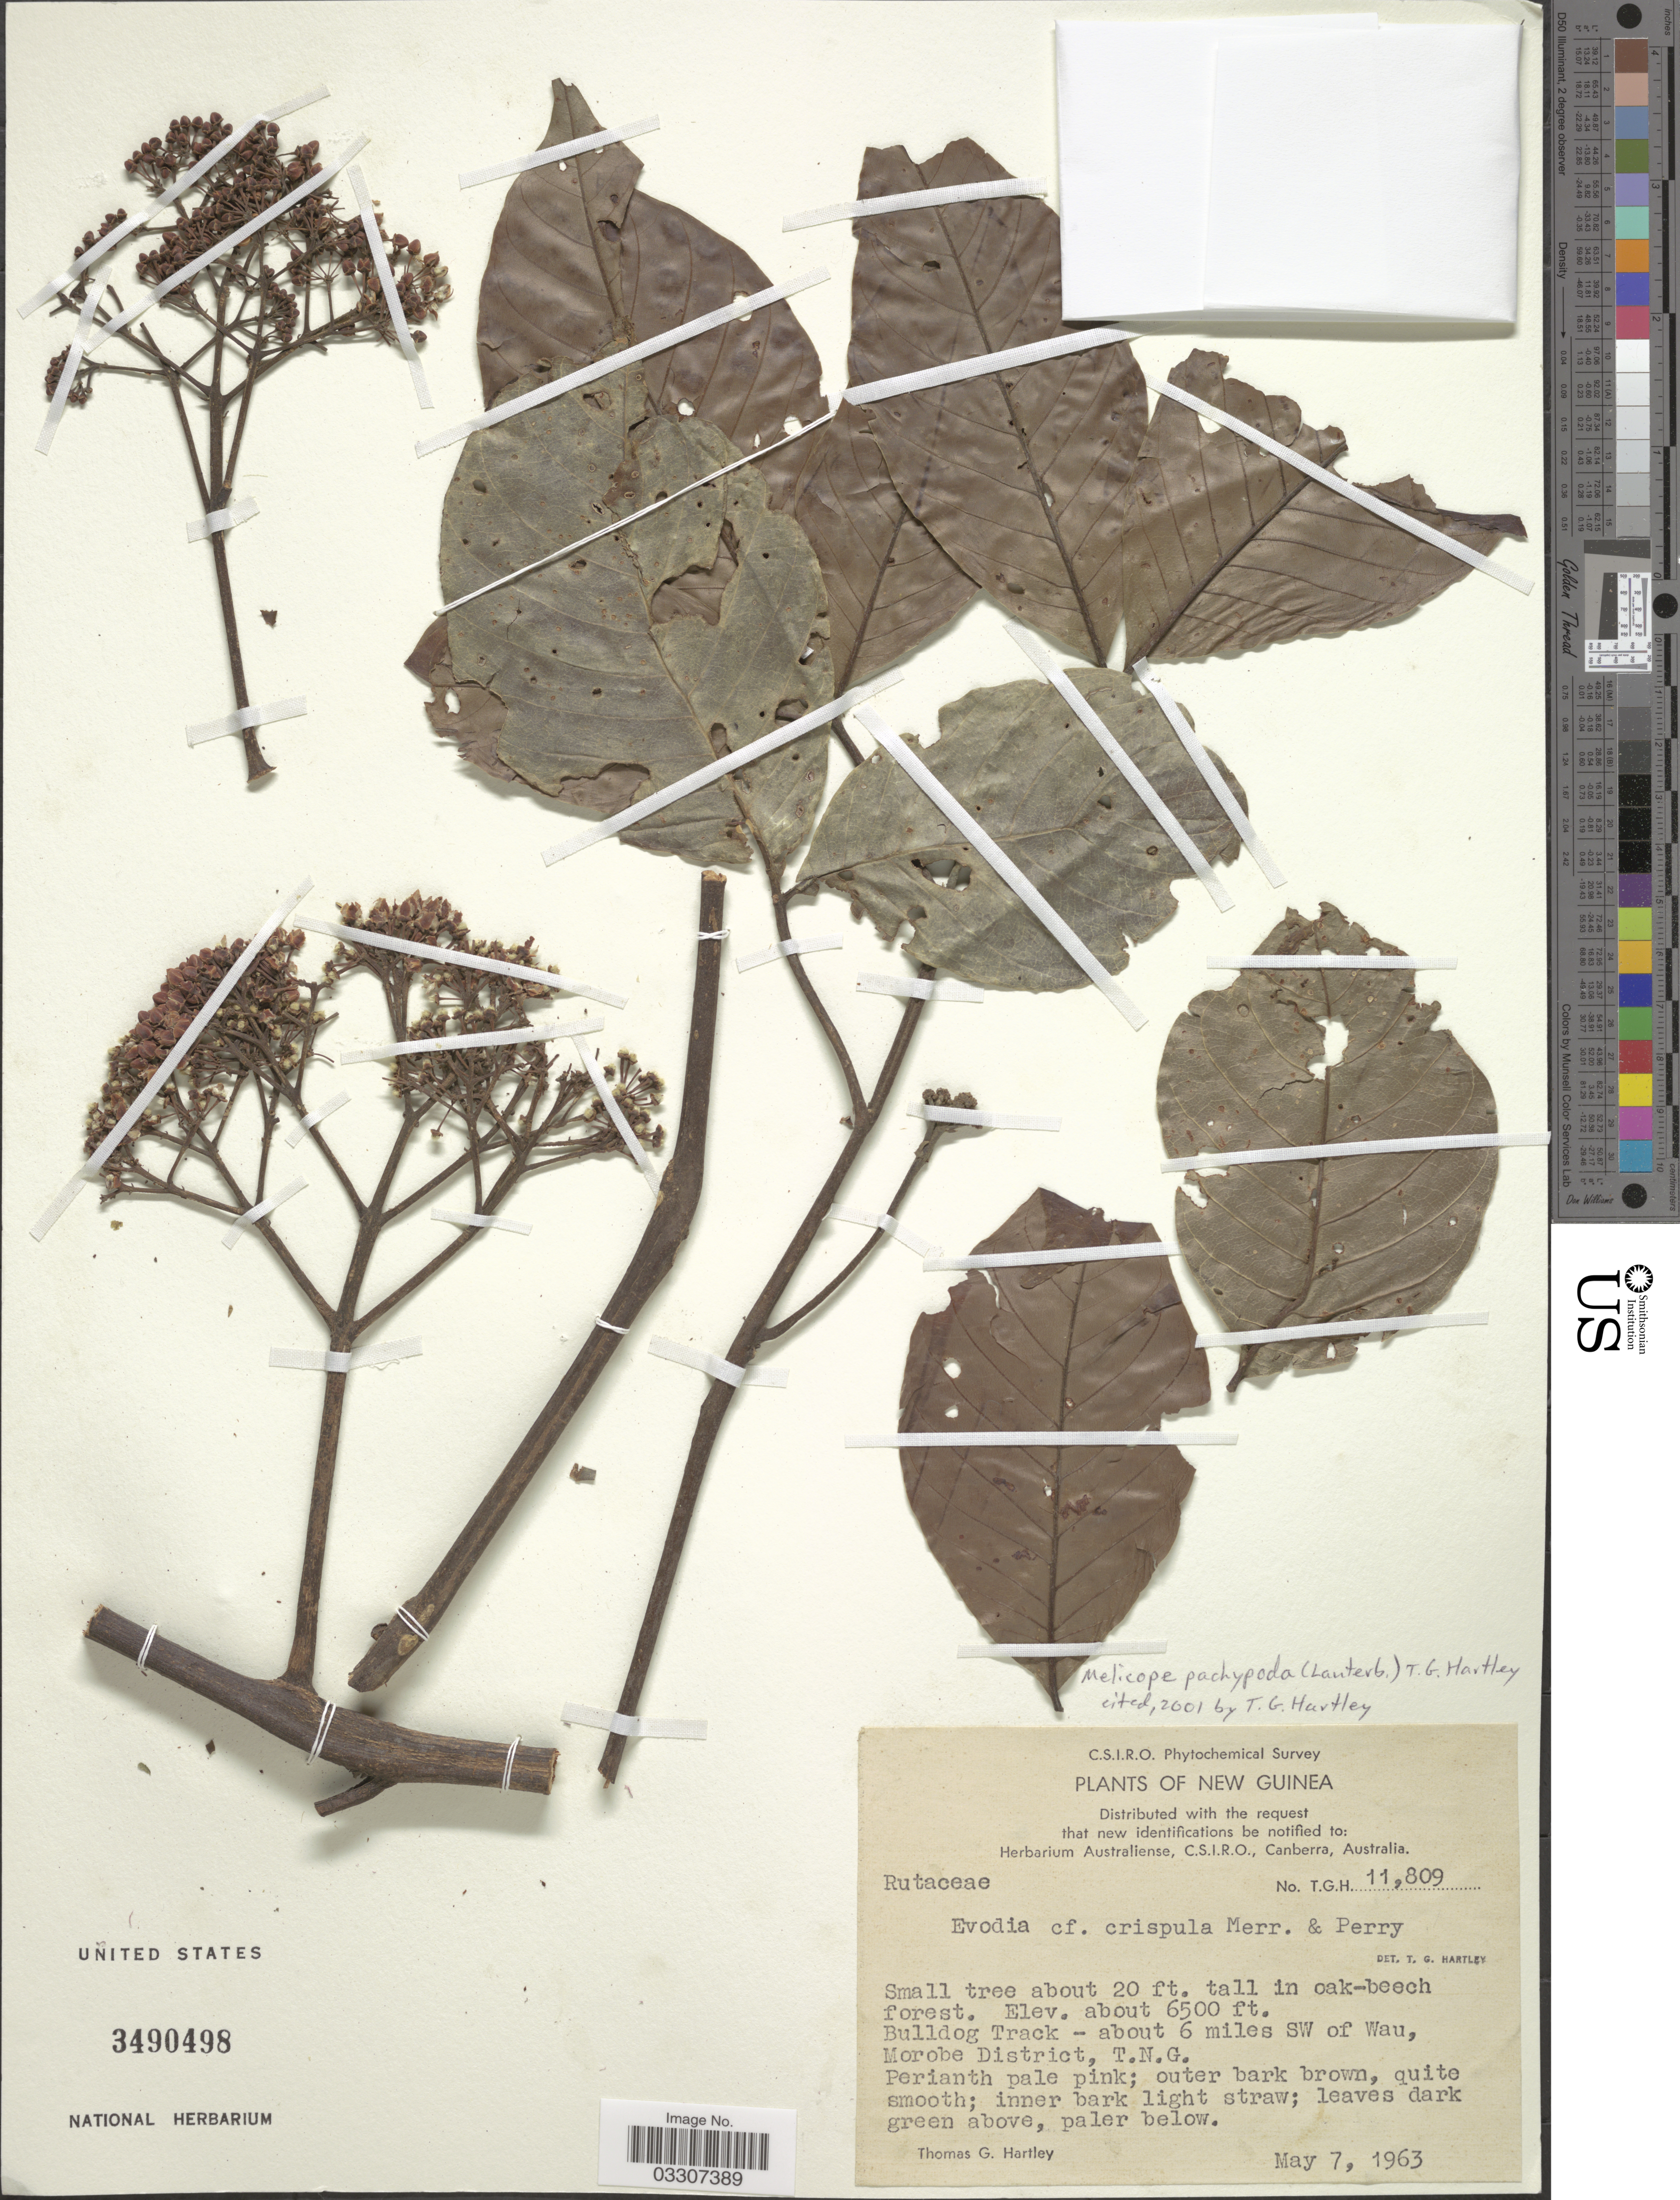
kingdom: Plantae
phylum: Tracheophyta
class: Magnoliopsida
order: Sapindales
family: Rutaceae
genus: Melicope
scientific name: Melicope pachypoda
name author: (Lauterb.) T.G. Hartley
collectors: T. G. Hartley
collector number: T.G.H.11809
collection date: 1963-05-07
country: Papua New Guinea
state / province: Morobe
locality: New Guinea. Bulldog Track - about 6 miles SW of Wau, Morobe District, T. N. G.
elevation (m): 1981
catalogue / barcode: US 3490498